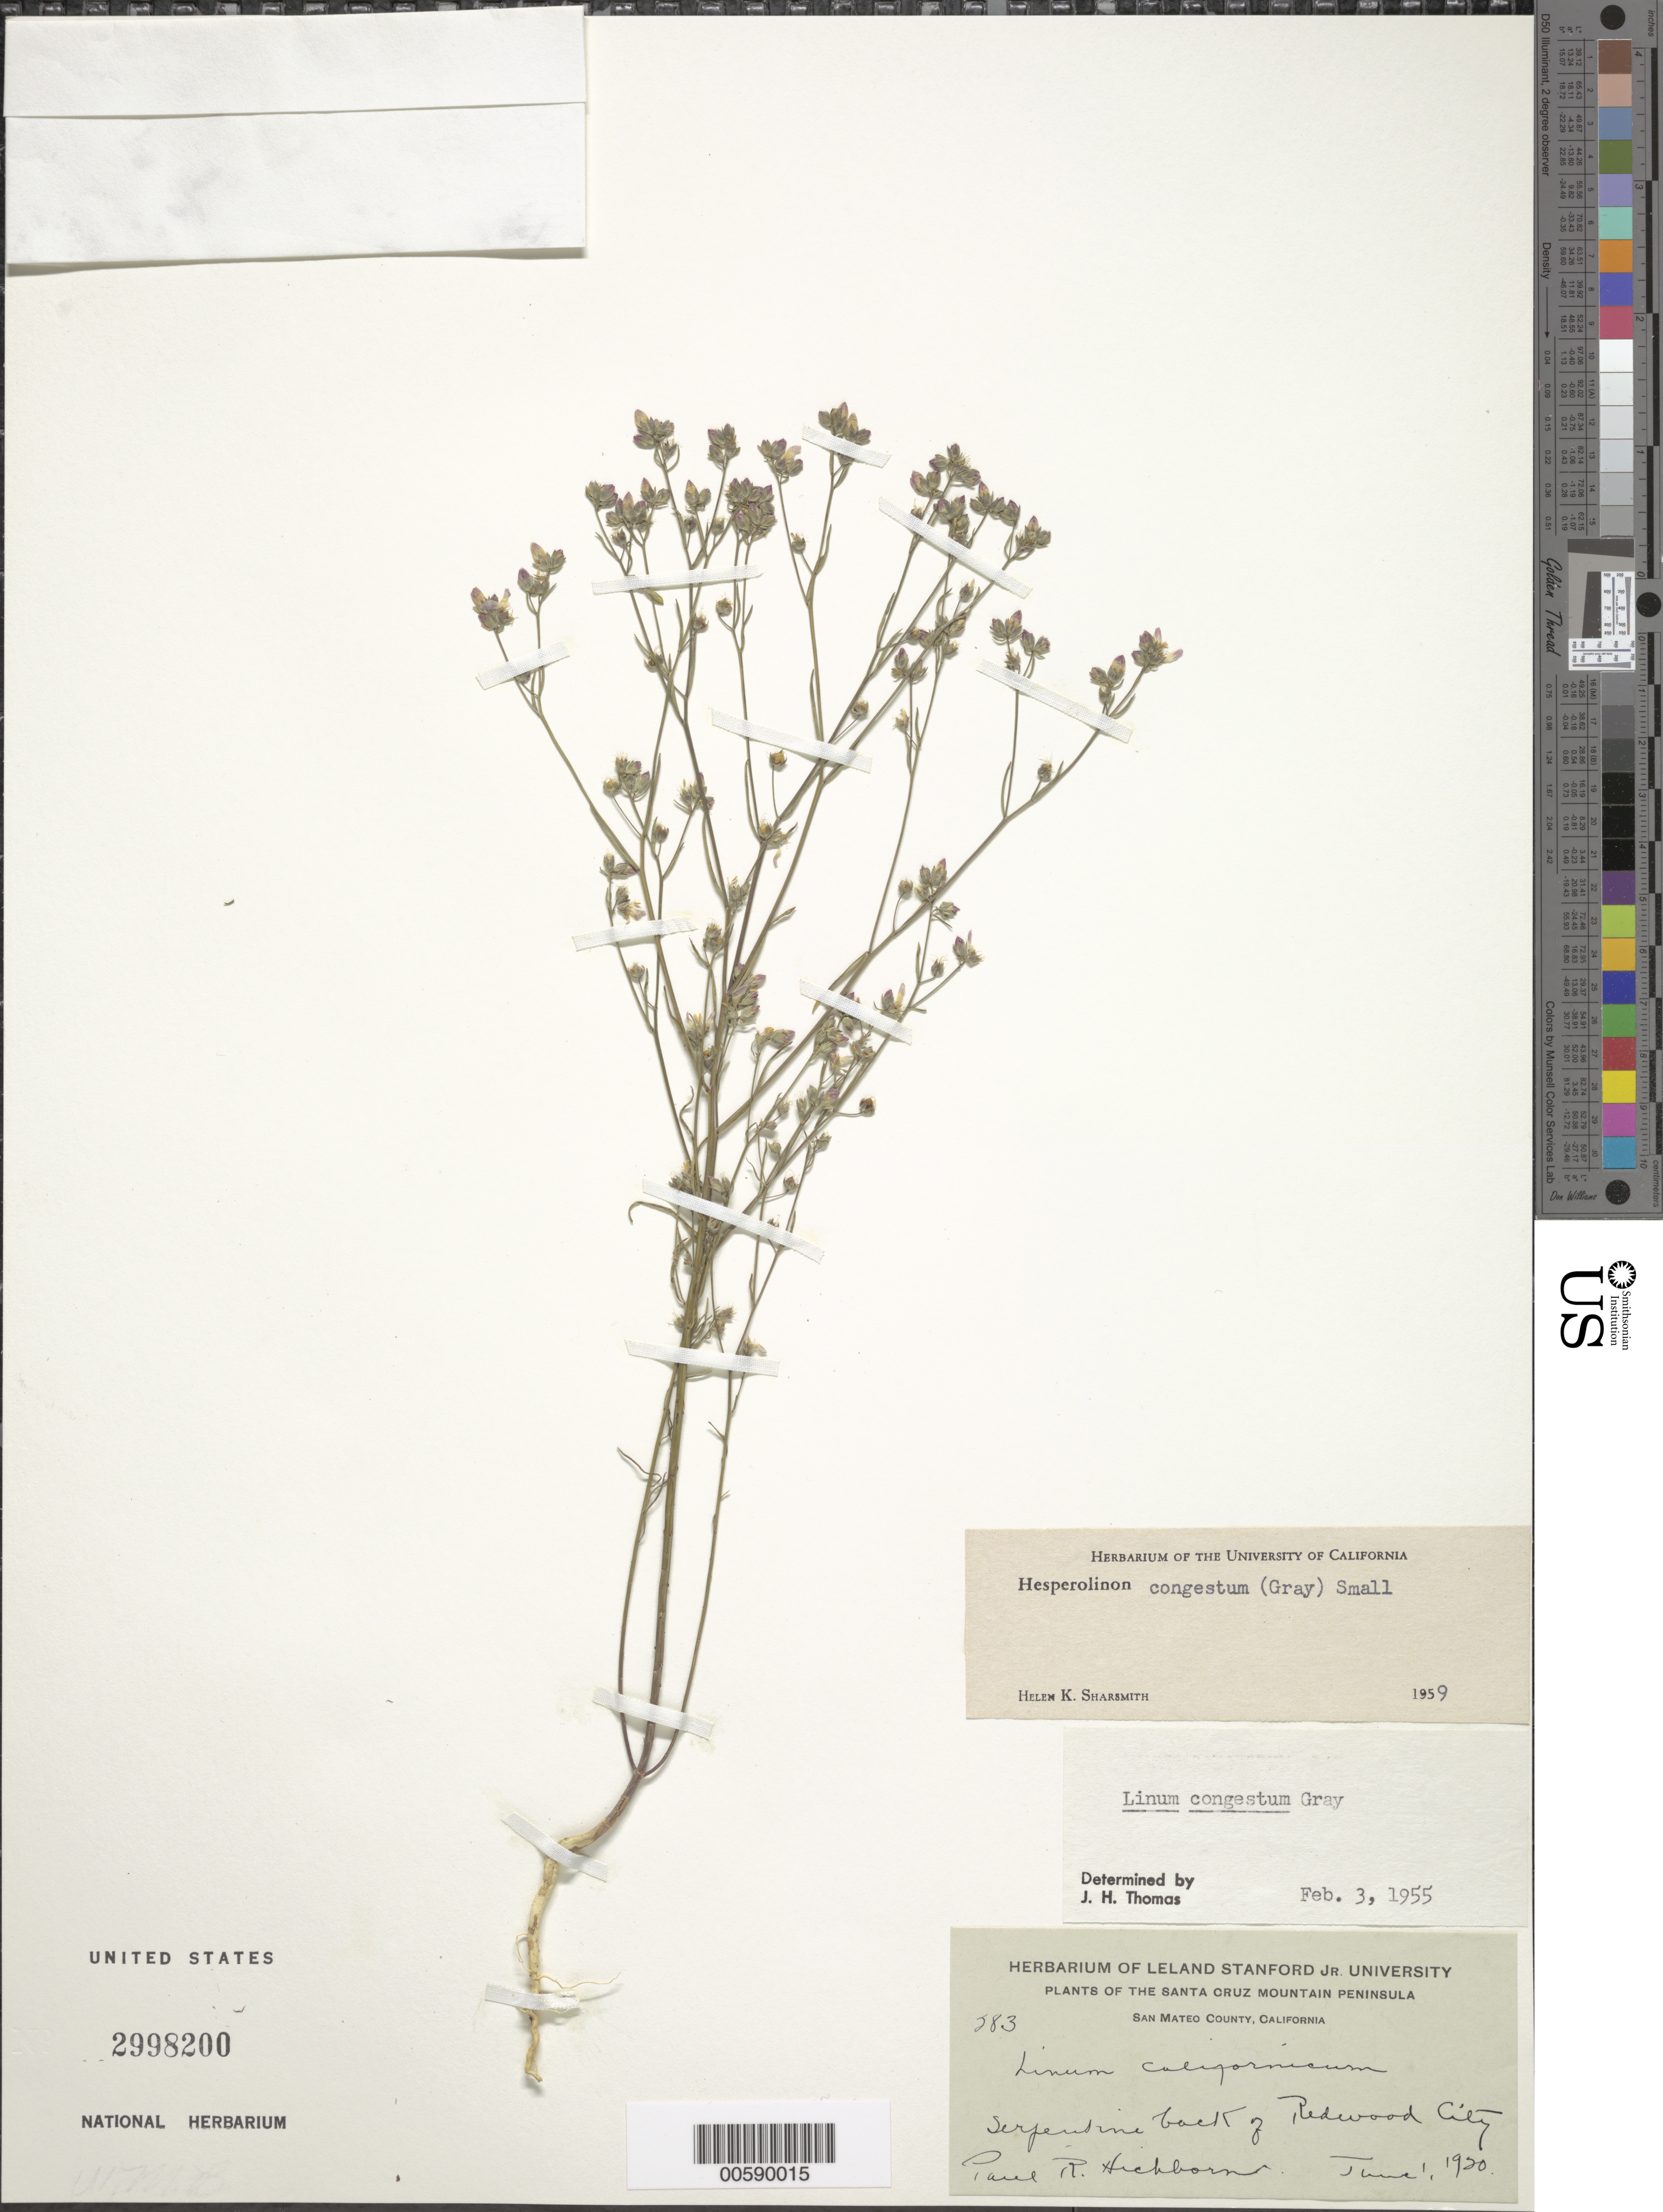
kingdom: Plantae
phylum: Tracheophyta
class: Magnoliopsida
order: Malpighiales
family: Linaceae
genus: Linum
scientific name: Linum congestum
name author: A. Gray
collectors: P. Hichborn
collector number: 283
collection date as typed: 01 Jun 1920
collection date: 1920-06-01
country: United States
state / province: California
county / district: San Mateo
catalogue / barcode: US 2998200